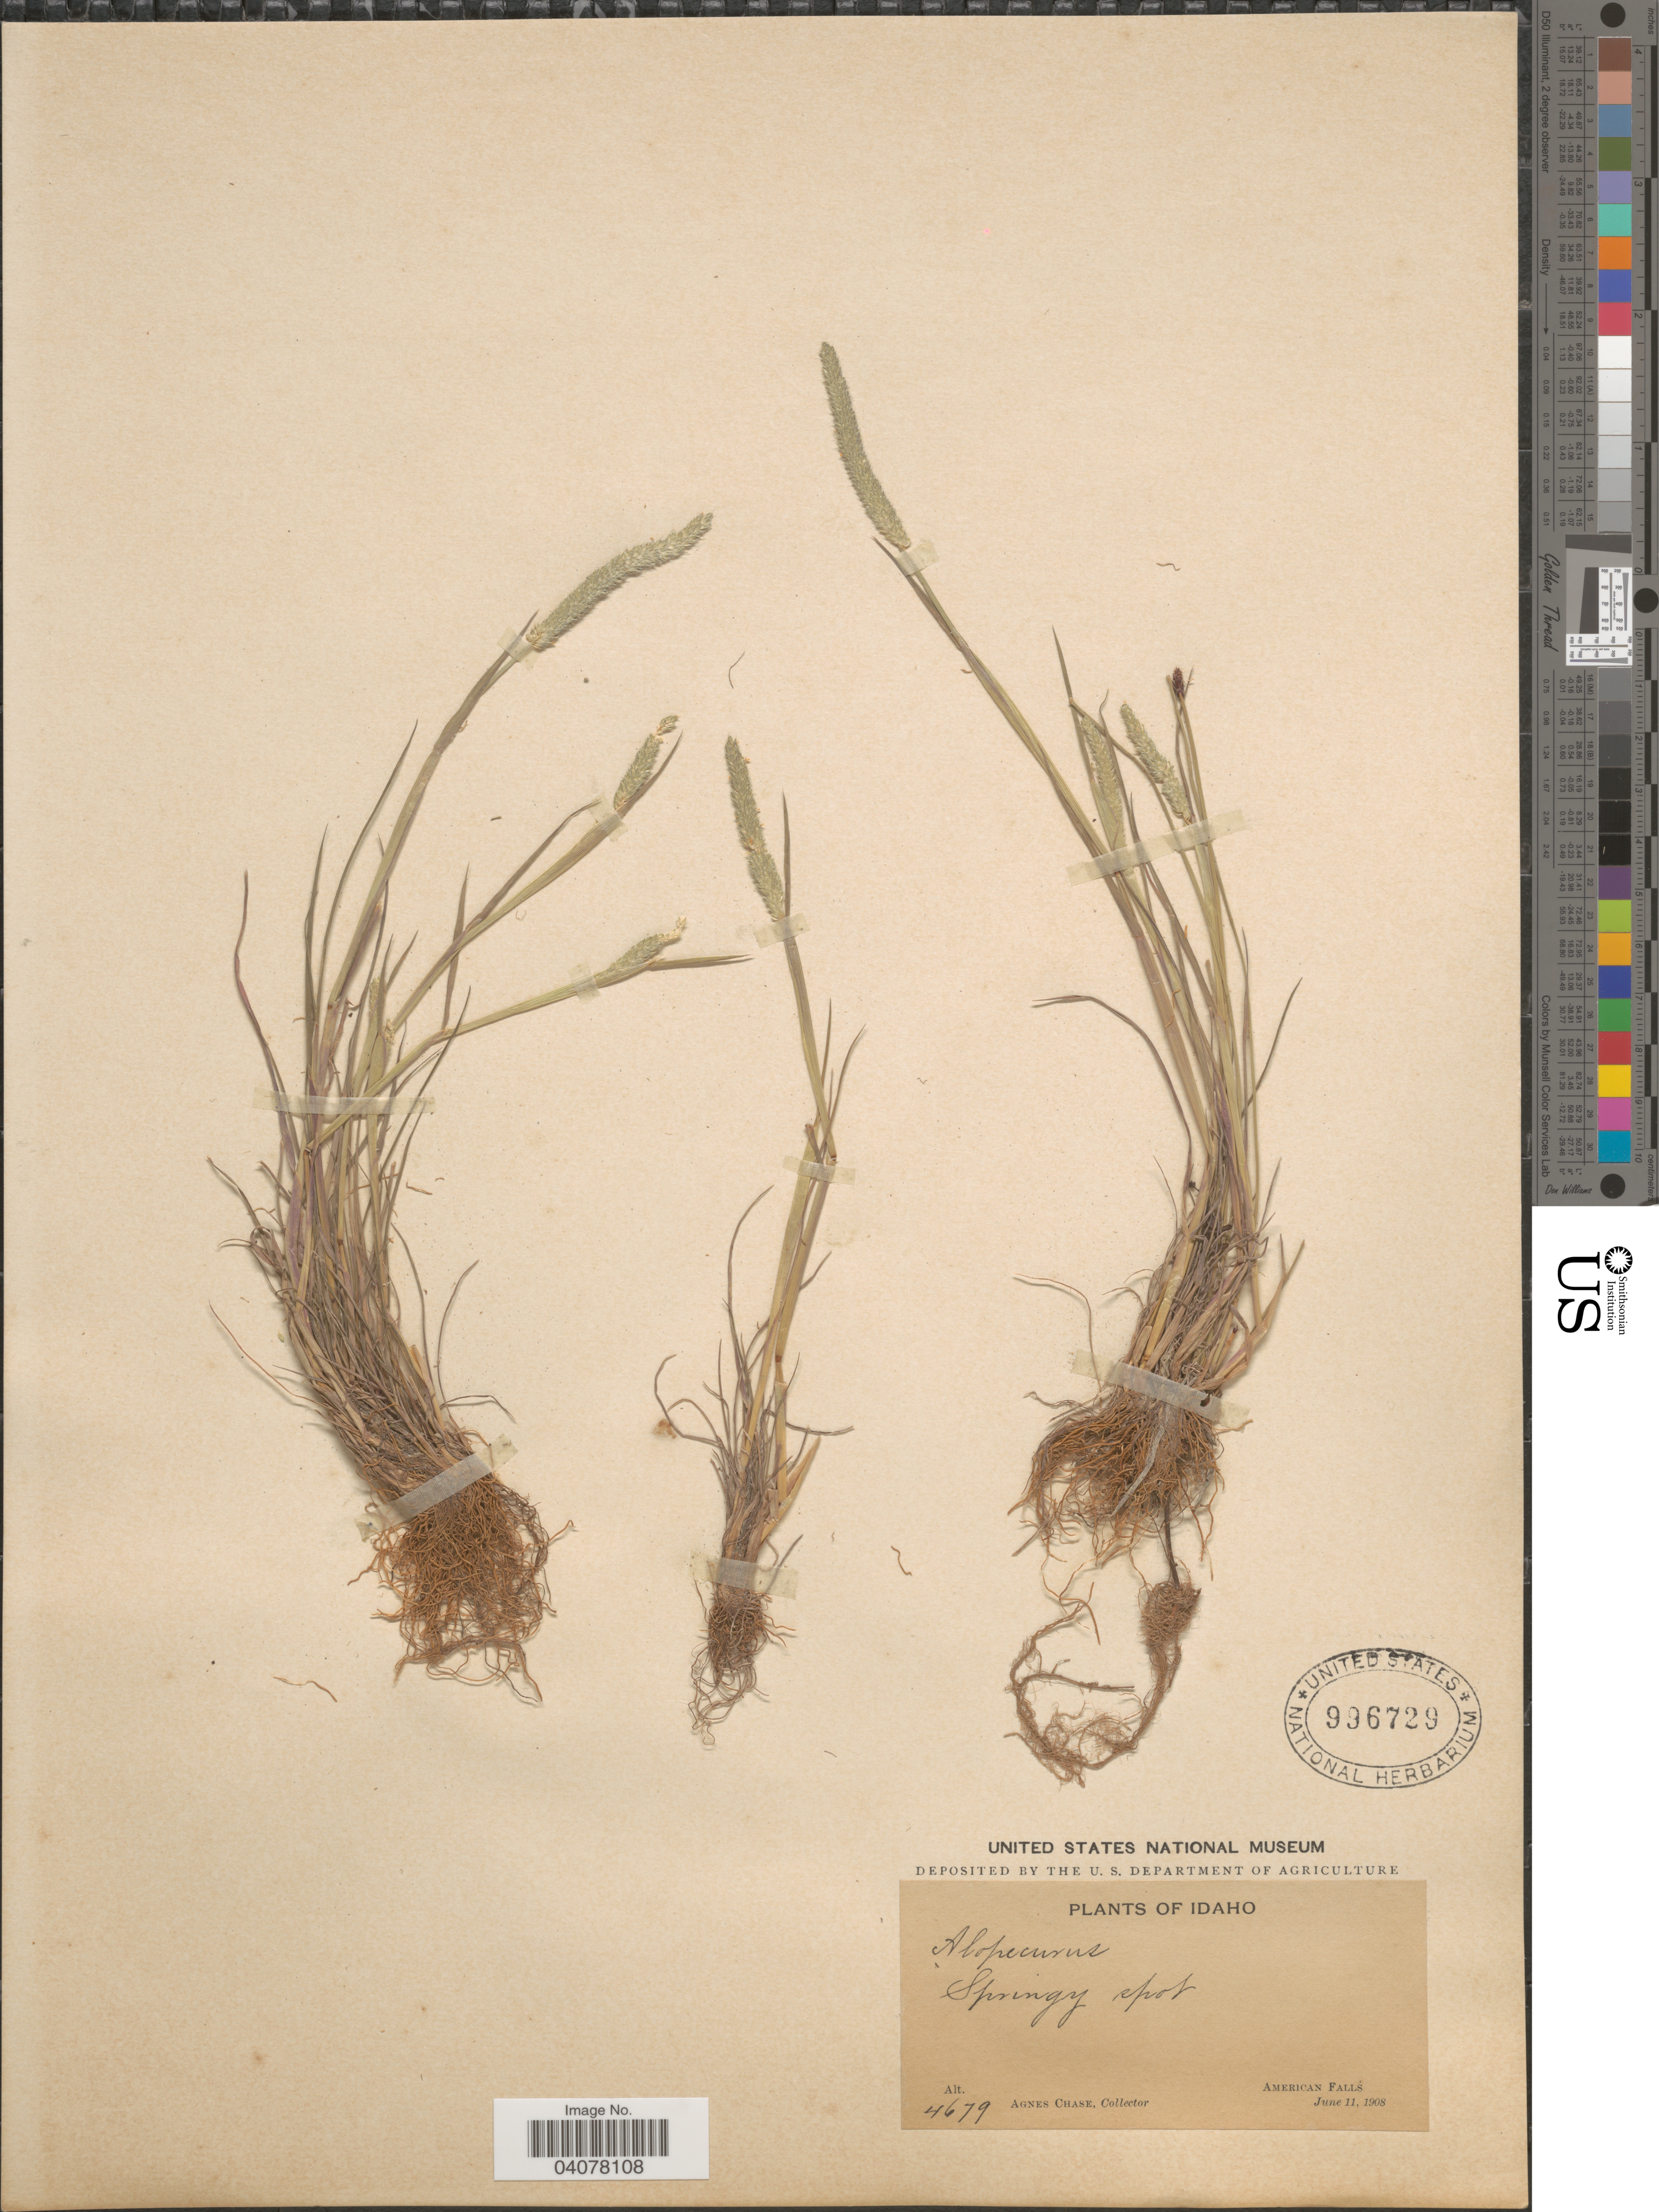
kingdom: Plantae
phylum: Tracheophyta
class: Liliopsida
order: Poales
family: Poaceae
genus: Alopecurus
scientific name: Alopecurus aequalis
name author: Sobol.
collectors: A. Chase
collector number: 4679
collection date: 1908-06-11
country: United States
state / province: Idaho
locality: Springy spot. American Falls.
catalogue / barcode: US 996729